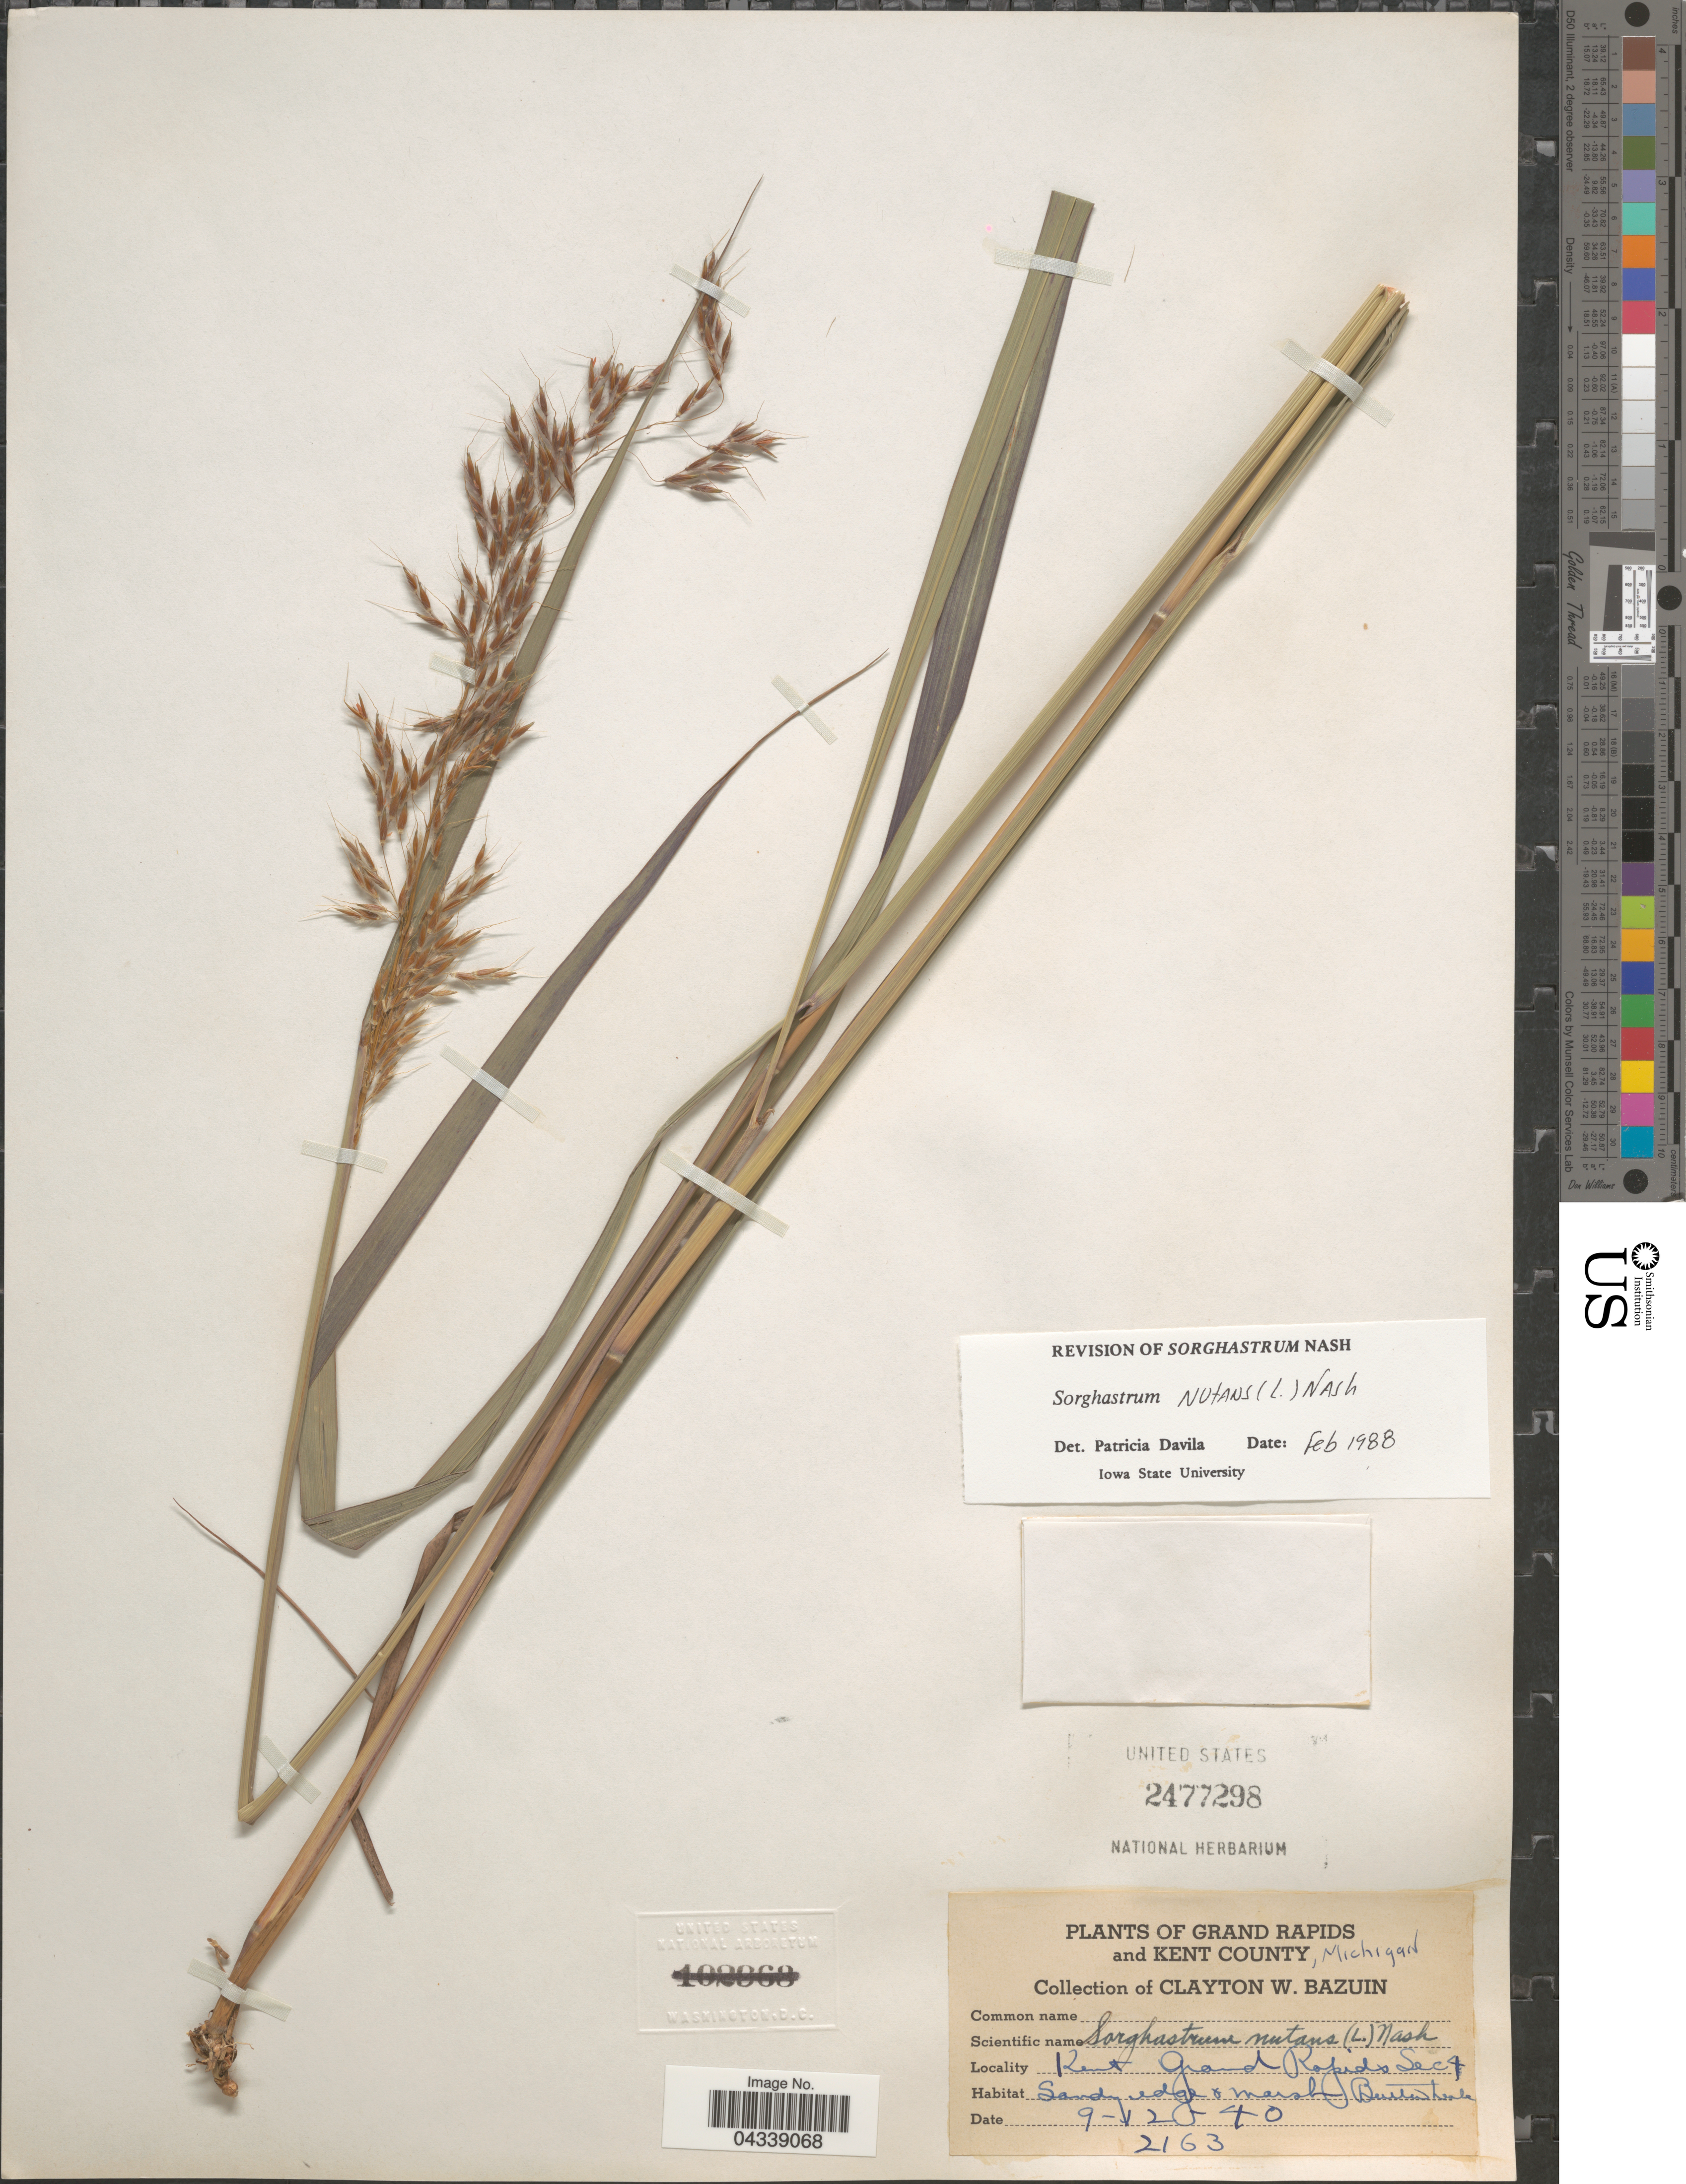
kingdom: Plantae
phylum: Tracheophyta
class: Liliopsida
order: Poales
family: Poaceae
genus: Sorghastrum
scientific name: Sorghastrum nutans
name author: (L.) Nash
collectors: C. Bazuin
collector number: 2163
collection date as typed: Transcribed d/m/y: 12/9/40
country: United States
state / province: Michigan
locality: Grand Rapids and Kent County. Kent Grand Rapids Sec 4. Sandy edge + marsh.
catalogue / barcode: US 2477298